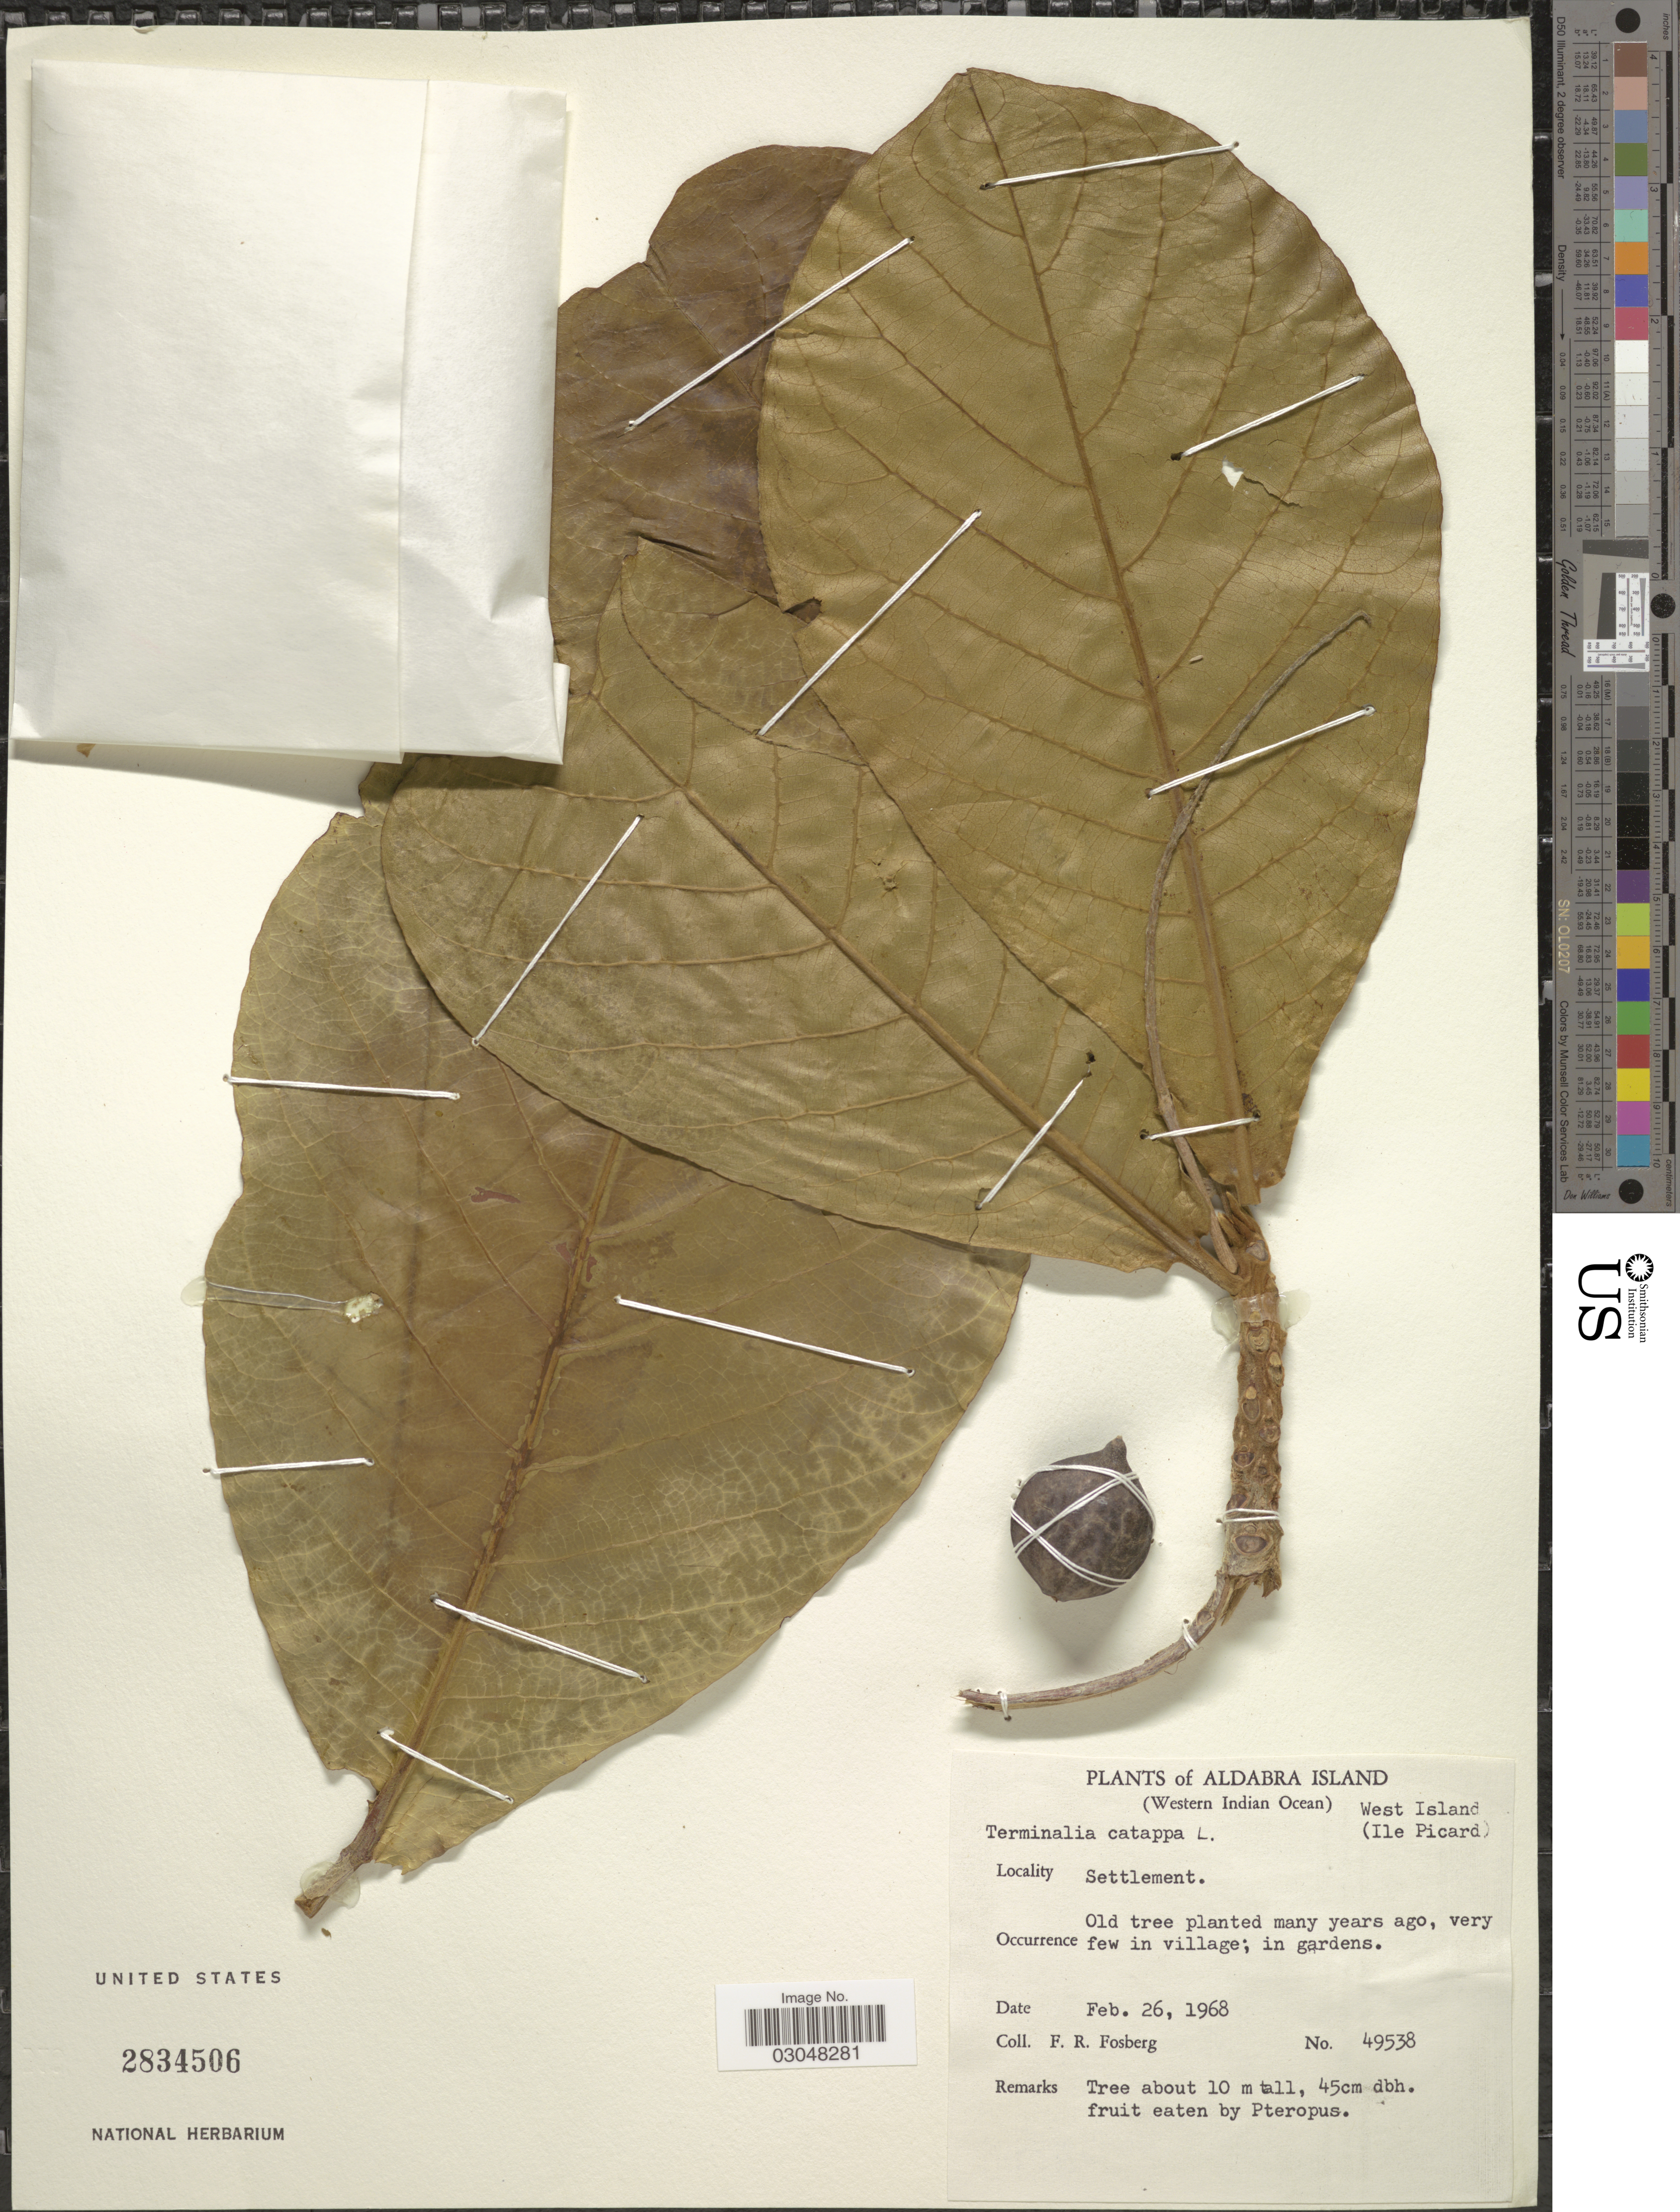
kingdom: Plantae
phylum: Tracheophyta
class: Magnoliopsida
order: Myrtales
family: Combretaceae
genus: Terminalia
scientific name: Terminalia catappa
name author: L.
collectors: F. R. Fosberg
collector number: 49538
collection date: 1968-02-26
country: Seychelles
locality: Aldabra Island (Western Indian Ocean) West Island (Ile Picard). Settlement.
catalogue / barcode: US 2834506